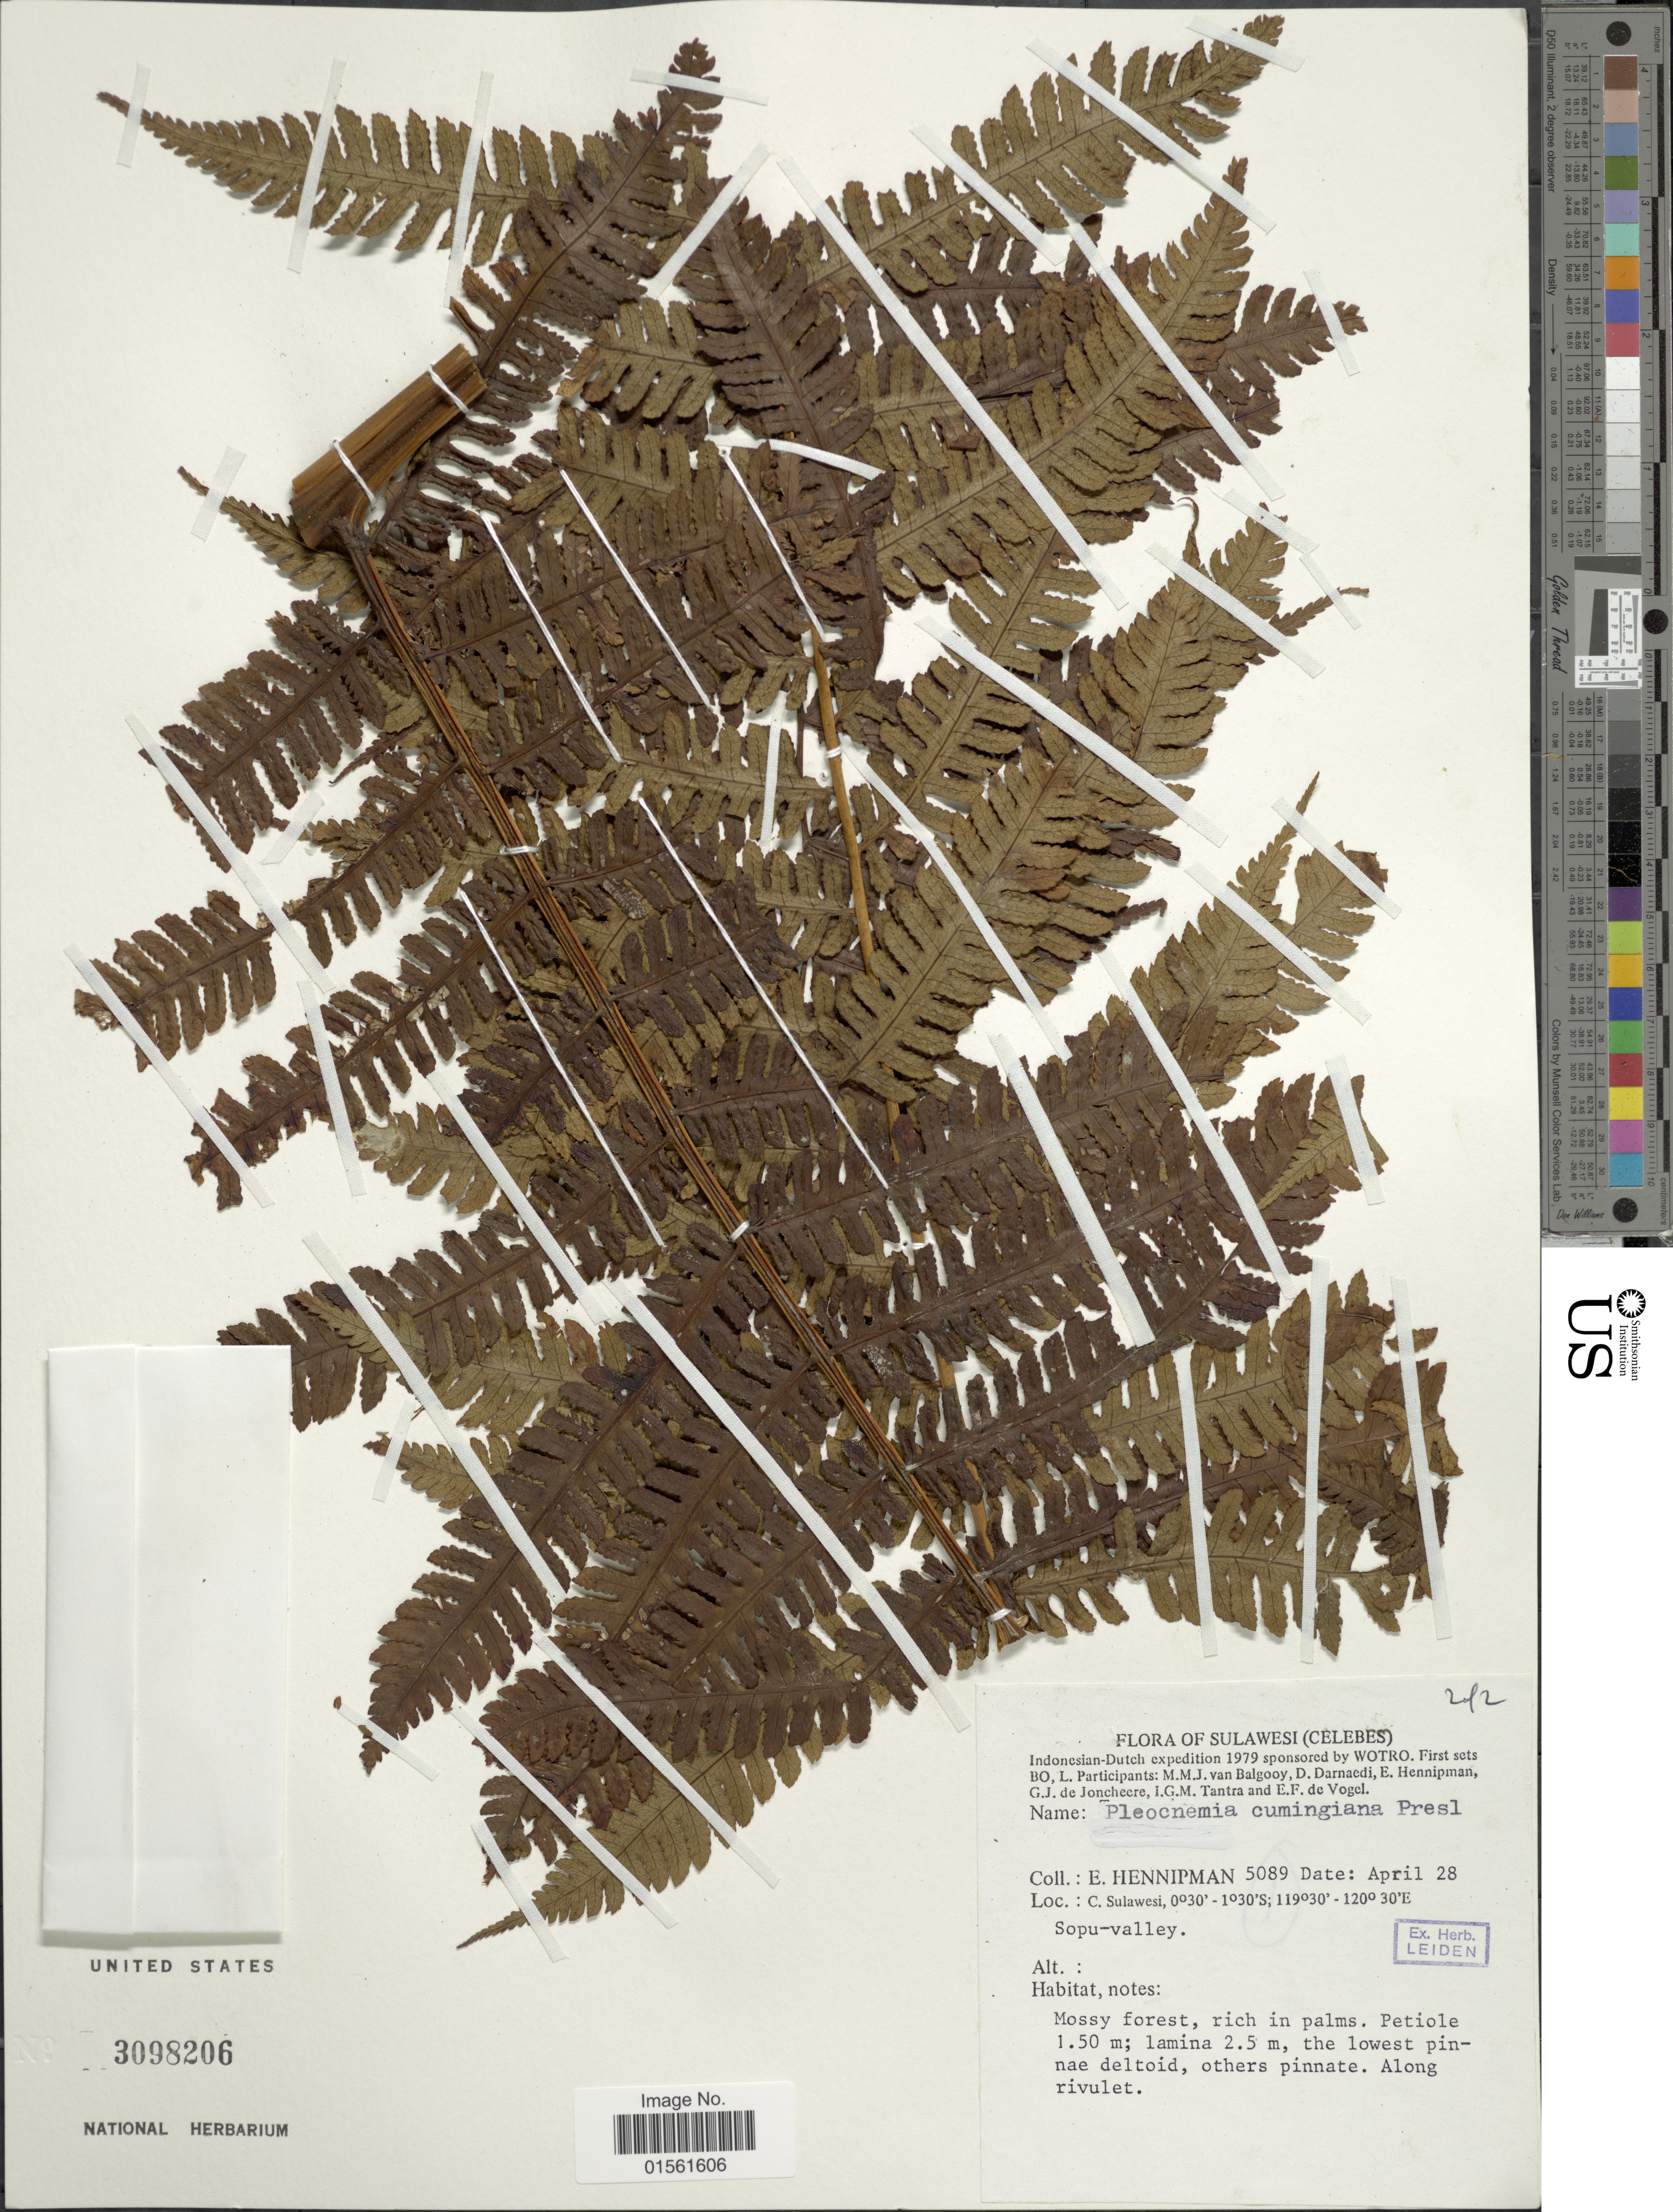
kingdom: Plantae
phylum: Tracheophyta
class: Polypodiopsida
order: Polypodiales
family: Dryopteridaceae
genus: Pleocnemia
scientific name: Pleocnemia cumingiana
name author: C. Presl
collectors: E. Hennipman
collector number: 5089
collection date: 1979-04-28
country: Indonesia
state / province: Sulawesi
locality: Sulawesi (Celebes). C. Sulawesi. Sopu-valley.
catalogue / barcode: US 3098207